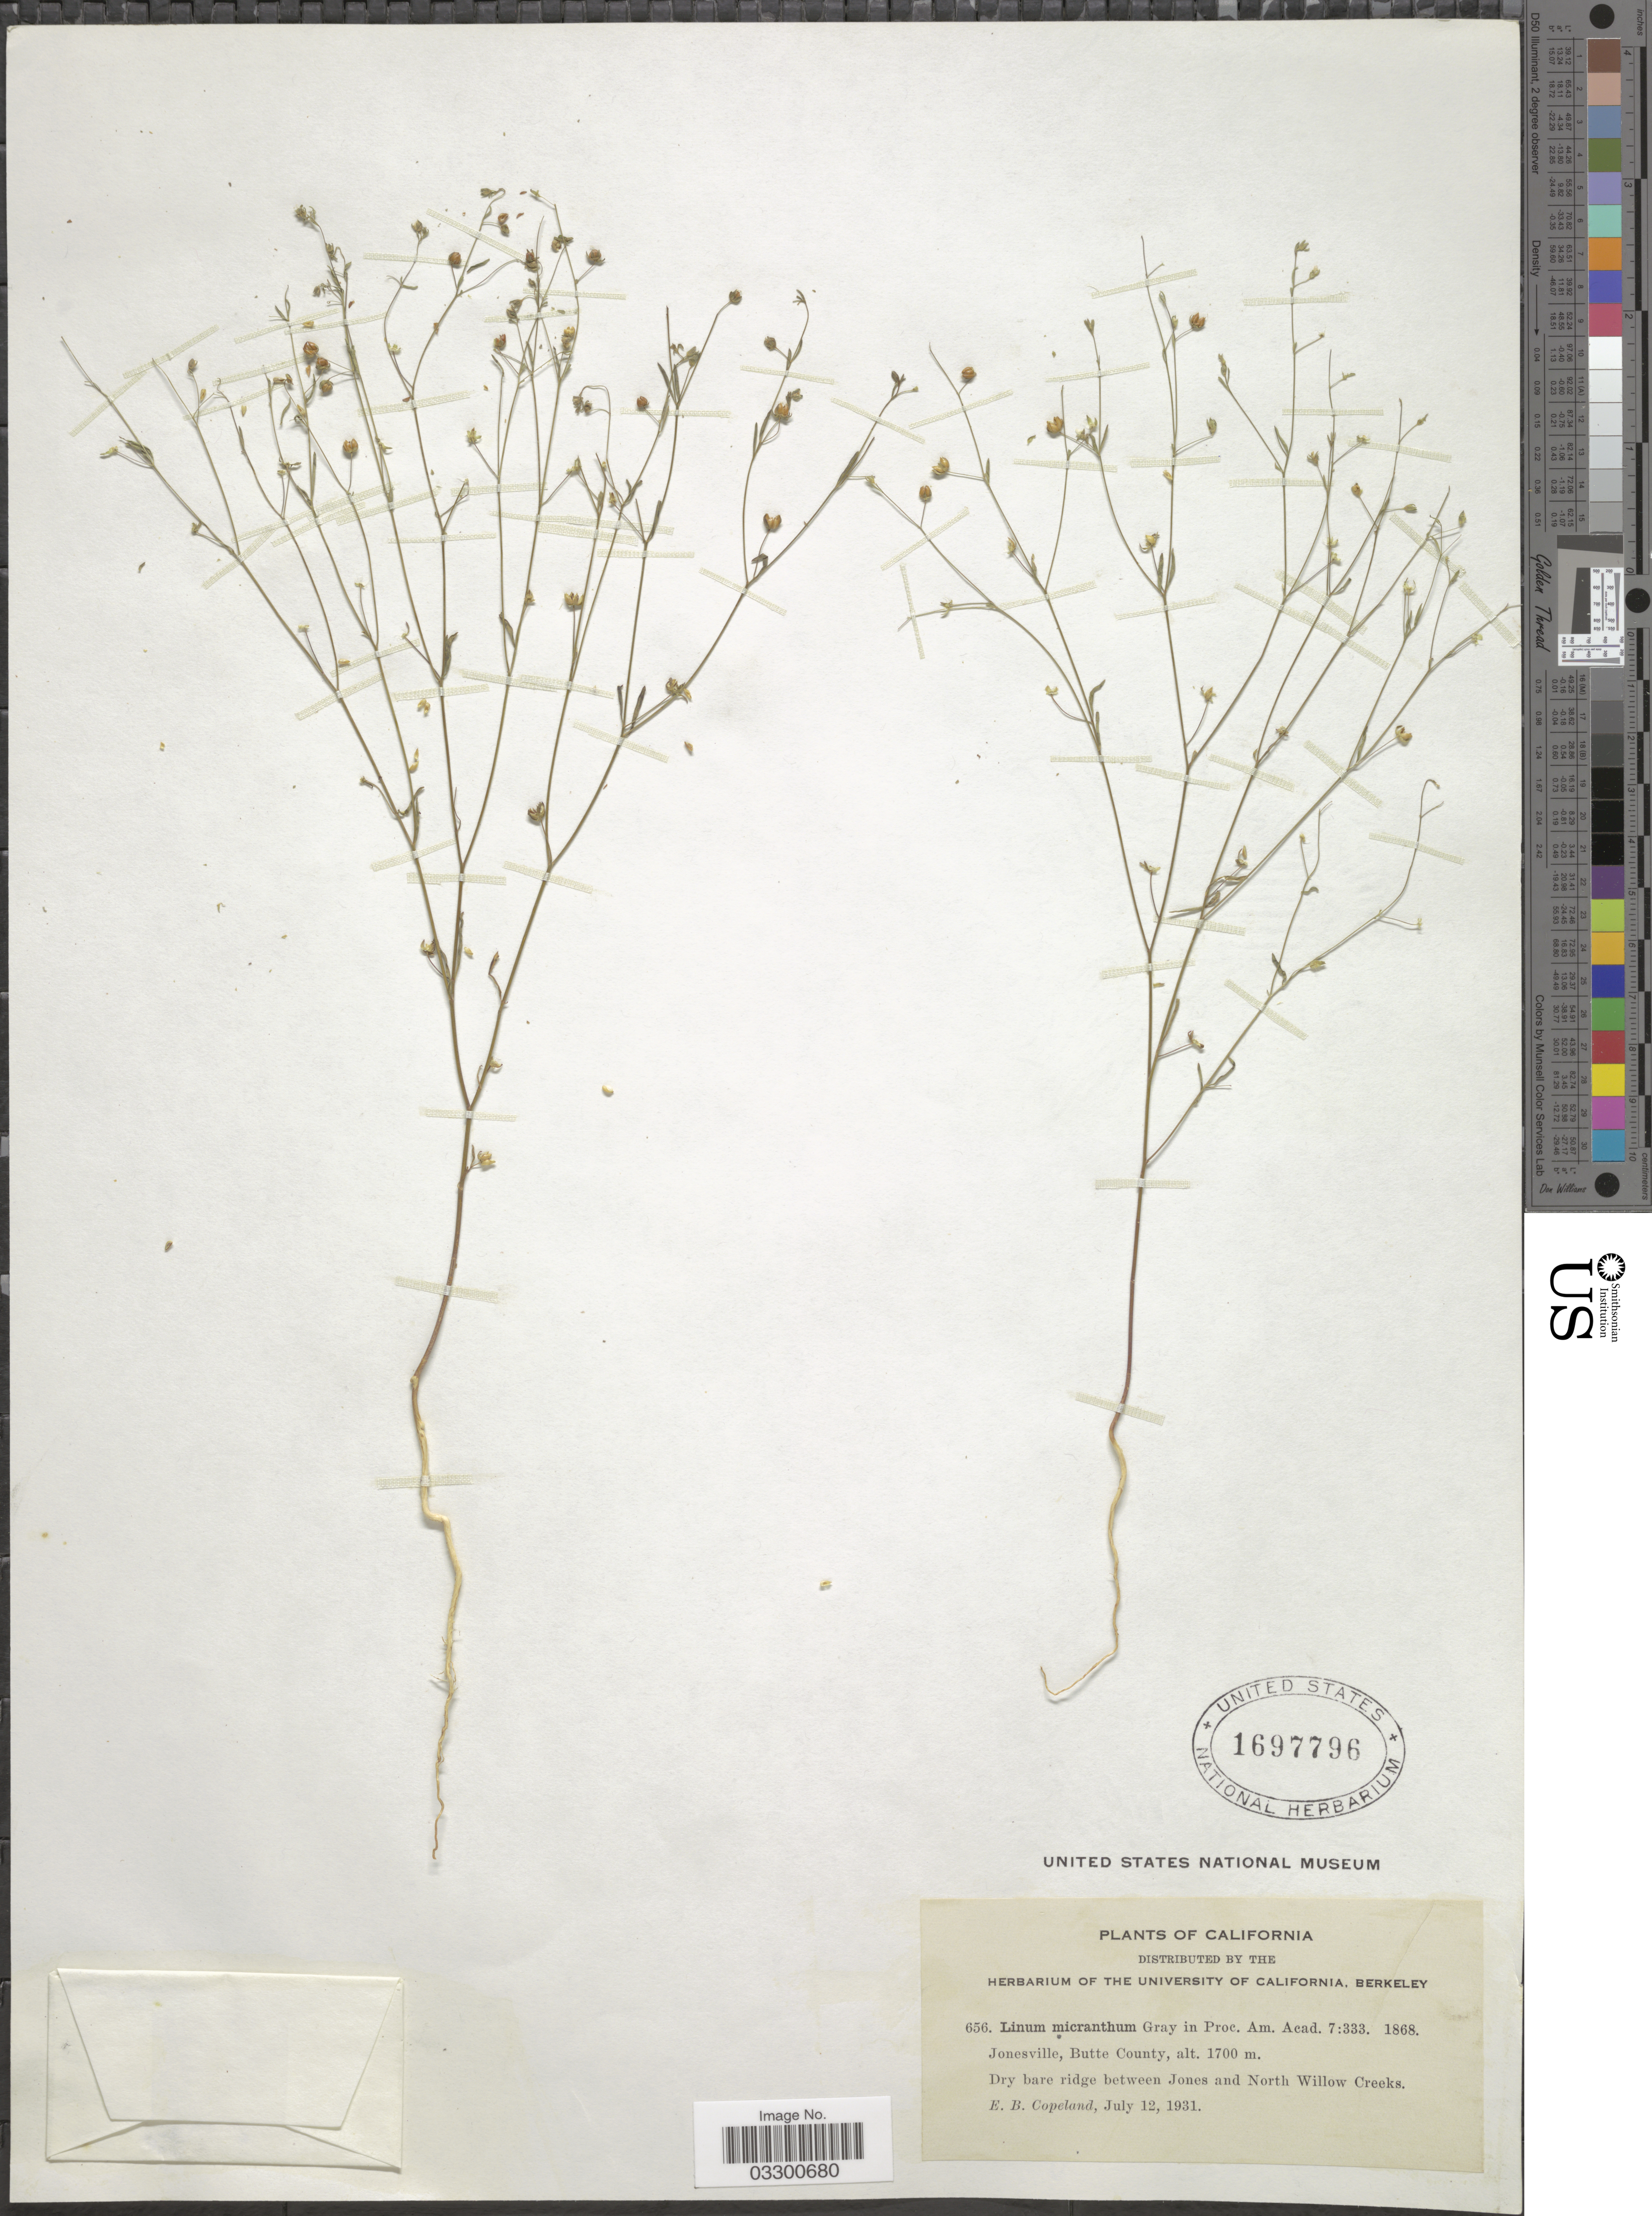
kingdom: Plantae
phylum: Tracheophyta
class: Magnoliopsida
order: Malpighiales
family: Linaceae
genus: Hesperolinon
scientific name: Hesperolinon micranthum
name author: (A. Gray) Small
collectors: E. B. Copeland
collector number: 656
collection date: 1931-07-12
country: United States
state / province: California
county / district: Butte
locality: Jonesville, Butte County. Dry bare ridge between Jones and North Willow Creeks.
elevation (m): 1700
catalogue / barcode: US 1697796